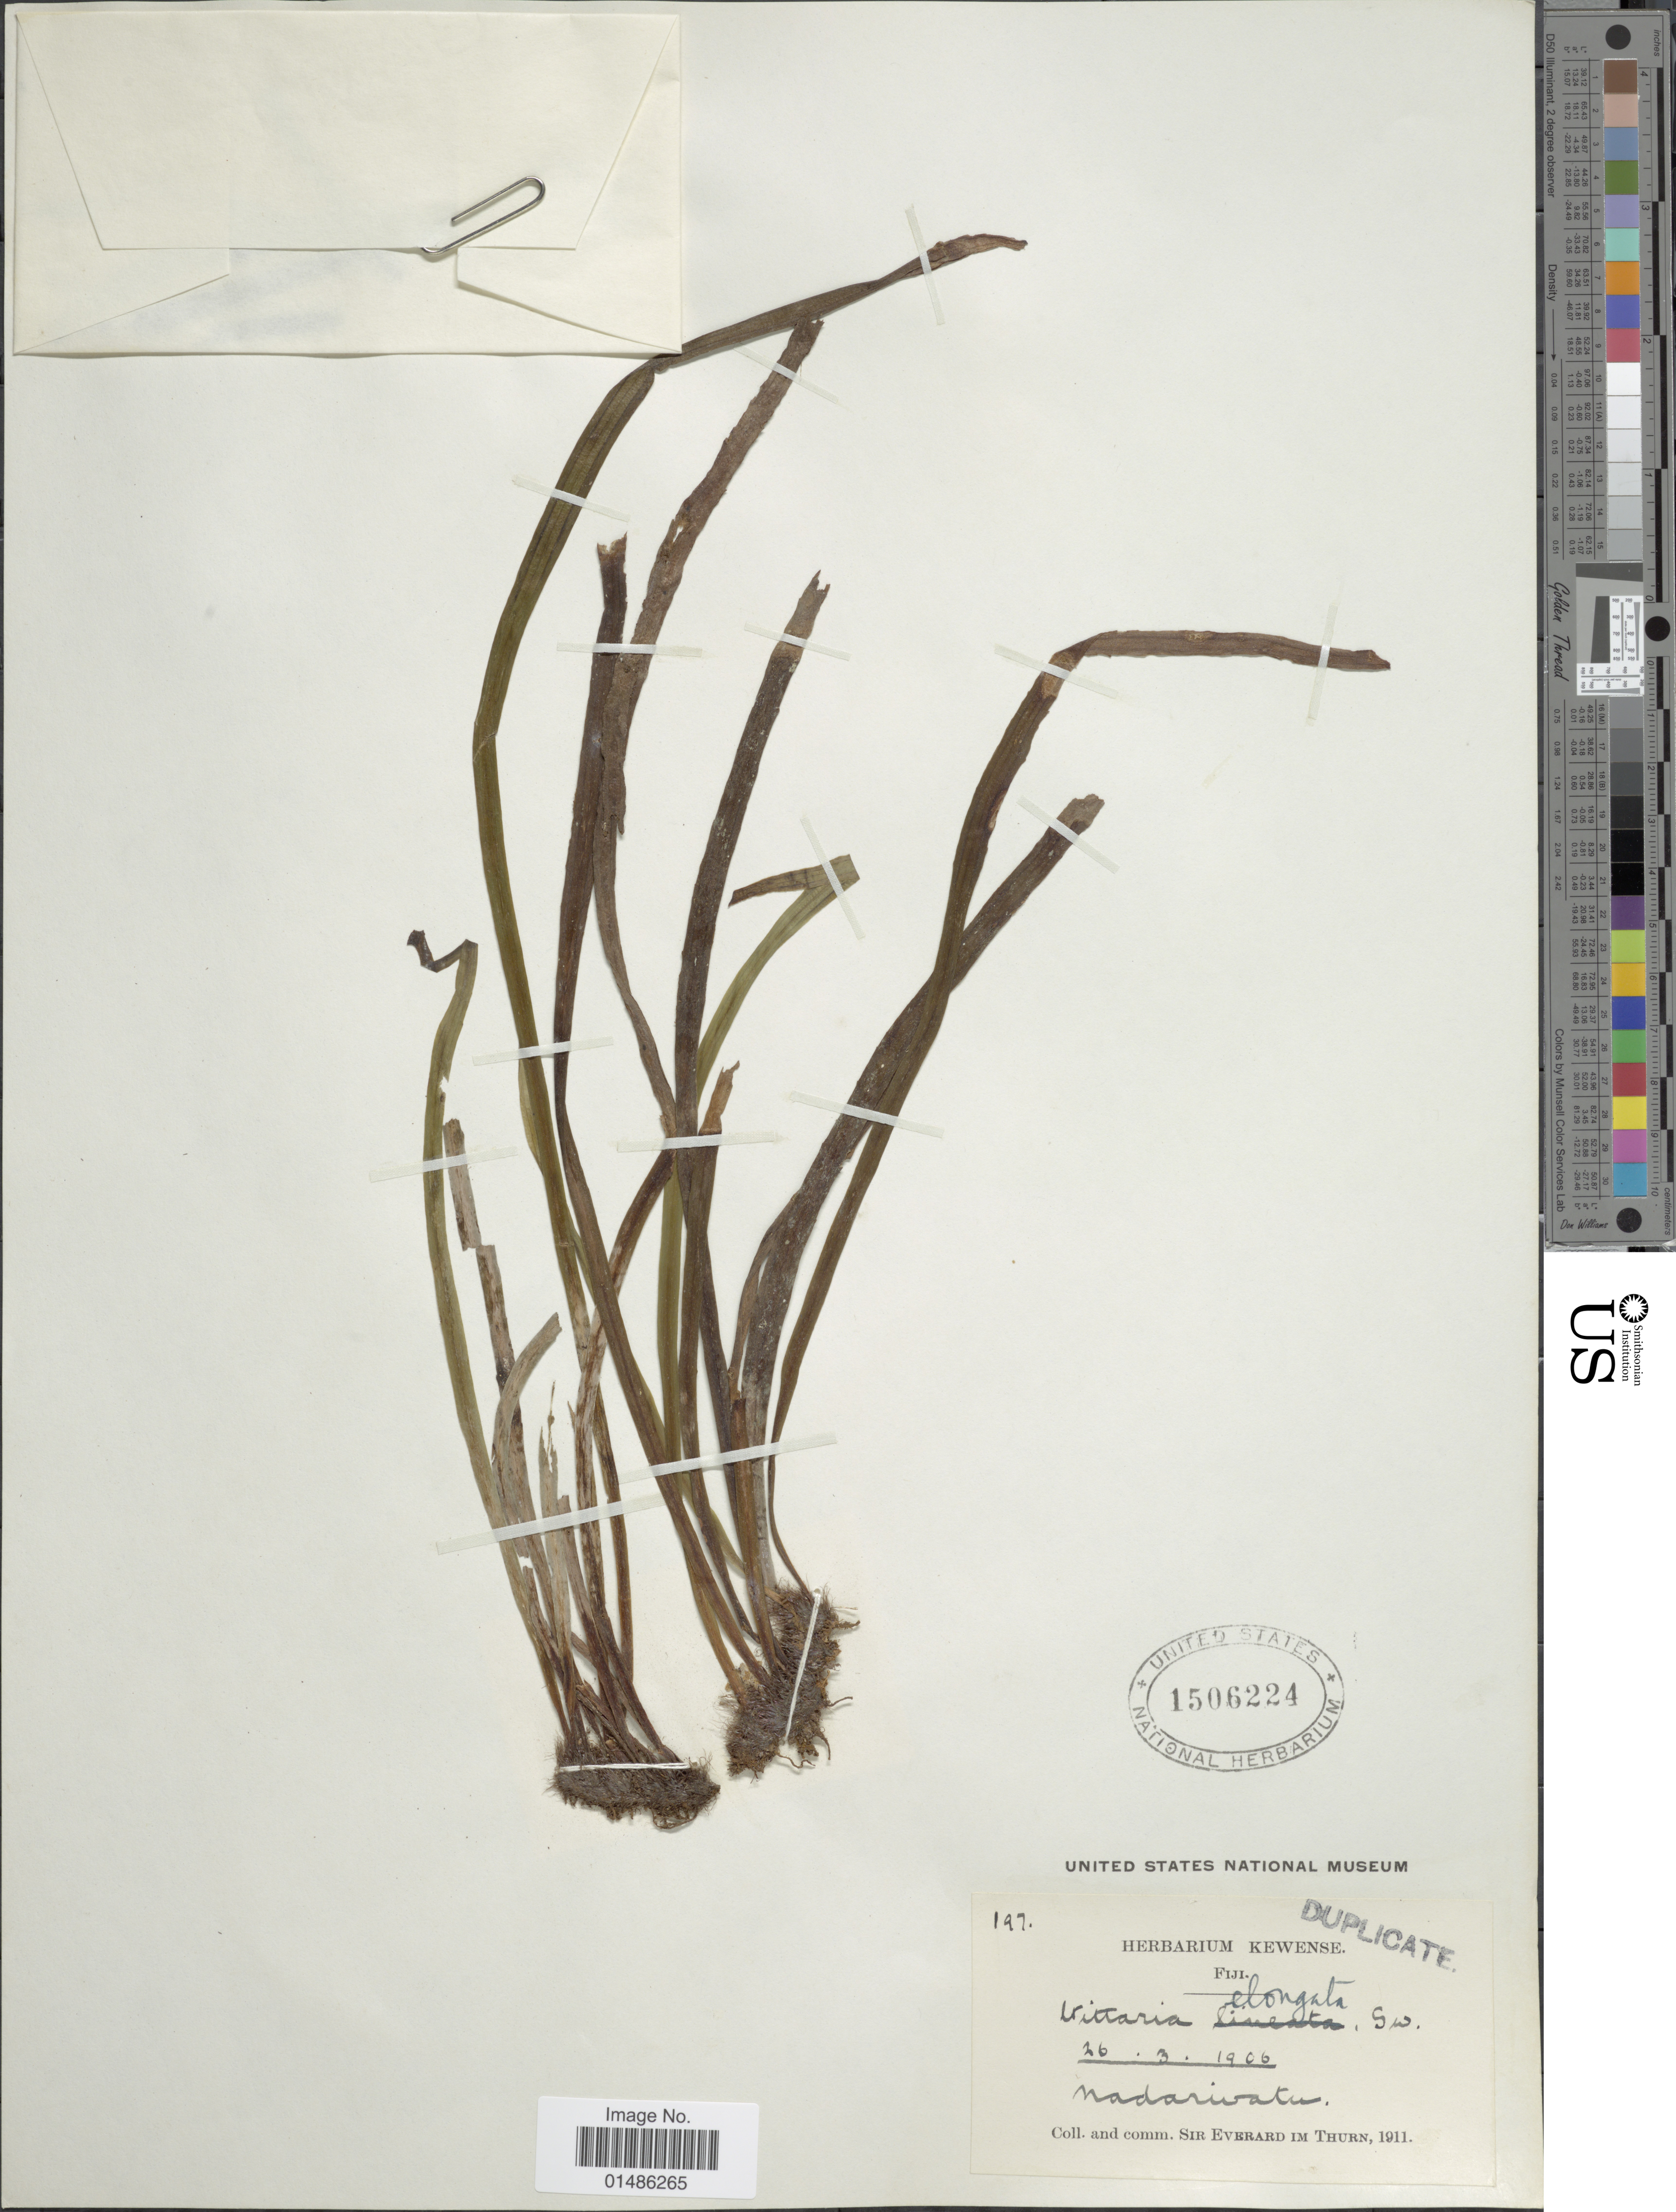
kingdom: Plantae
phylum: Tracheophyta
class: Polypodiopsida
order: Polypodiales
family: Pteridaceae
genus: Haplopteris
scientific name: Haplopteris elongata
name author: (Sw.) Crane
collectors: E. F. im Thurn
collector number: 197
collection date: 1906-03-26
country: Fiji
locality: Nadarivatu.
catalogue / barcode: US 1506224